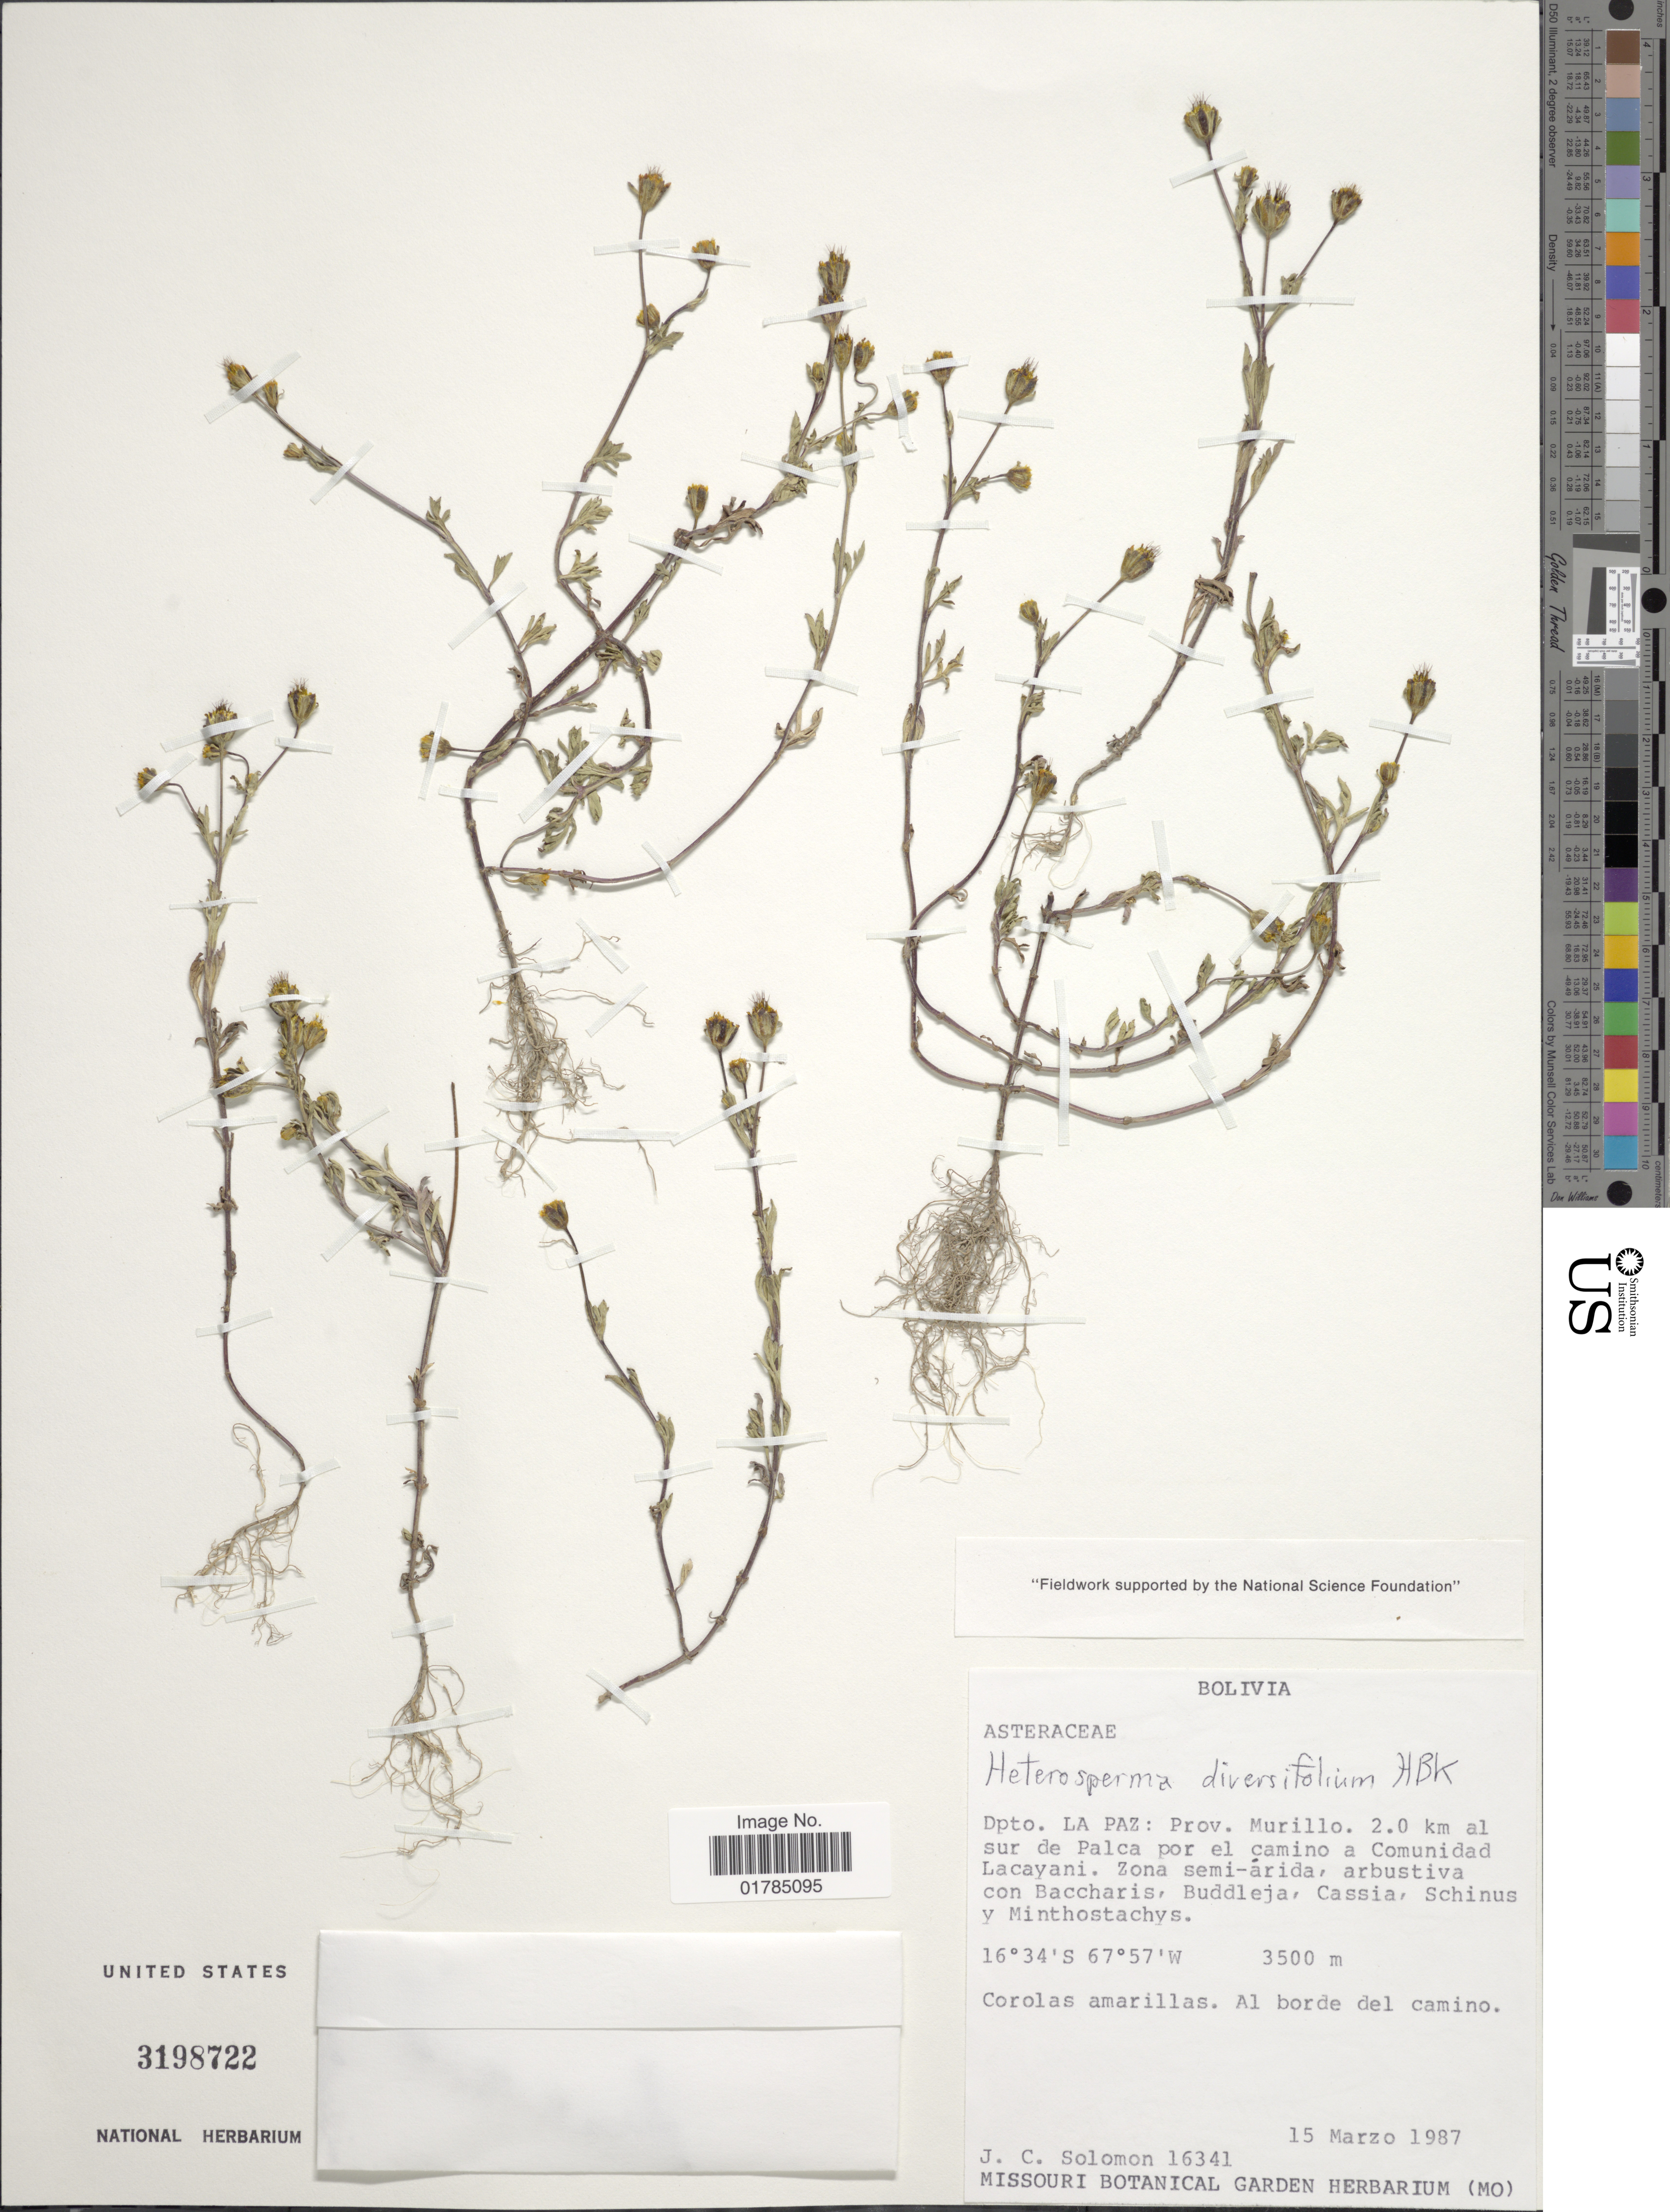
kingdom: Plantae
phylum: Tracheophyta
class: Magnoliopsida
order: Asterales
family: Asteraceae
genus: Heterosperma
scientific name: Heterosperma diversifolium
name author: Kunth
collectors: J. C. Solomon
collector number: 16341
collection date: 1987-03-15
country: Bolivia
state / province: La Paz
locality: Prov. Murillo. 2.0 km al sur de Palca por el camino a comunidad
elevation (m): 3500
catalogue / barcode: US 3198722